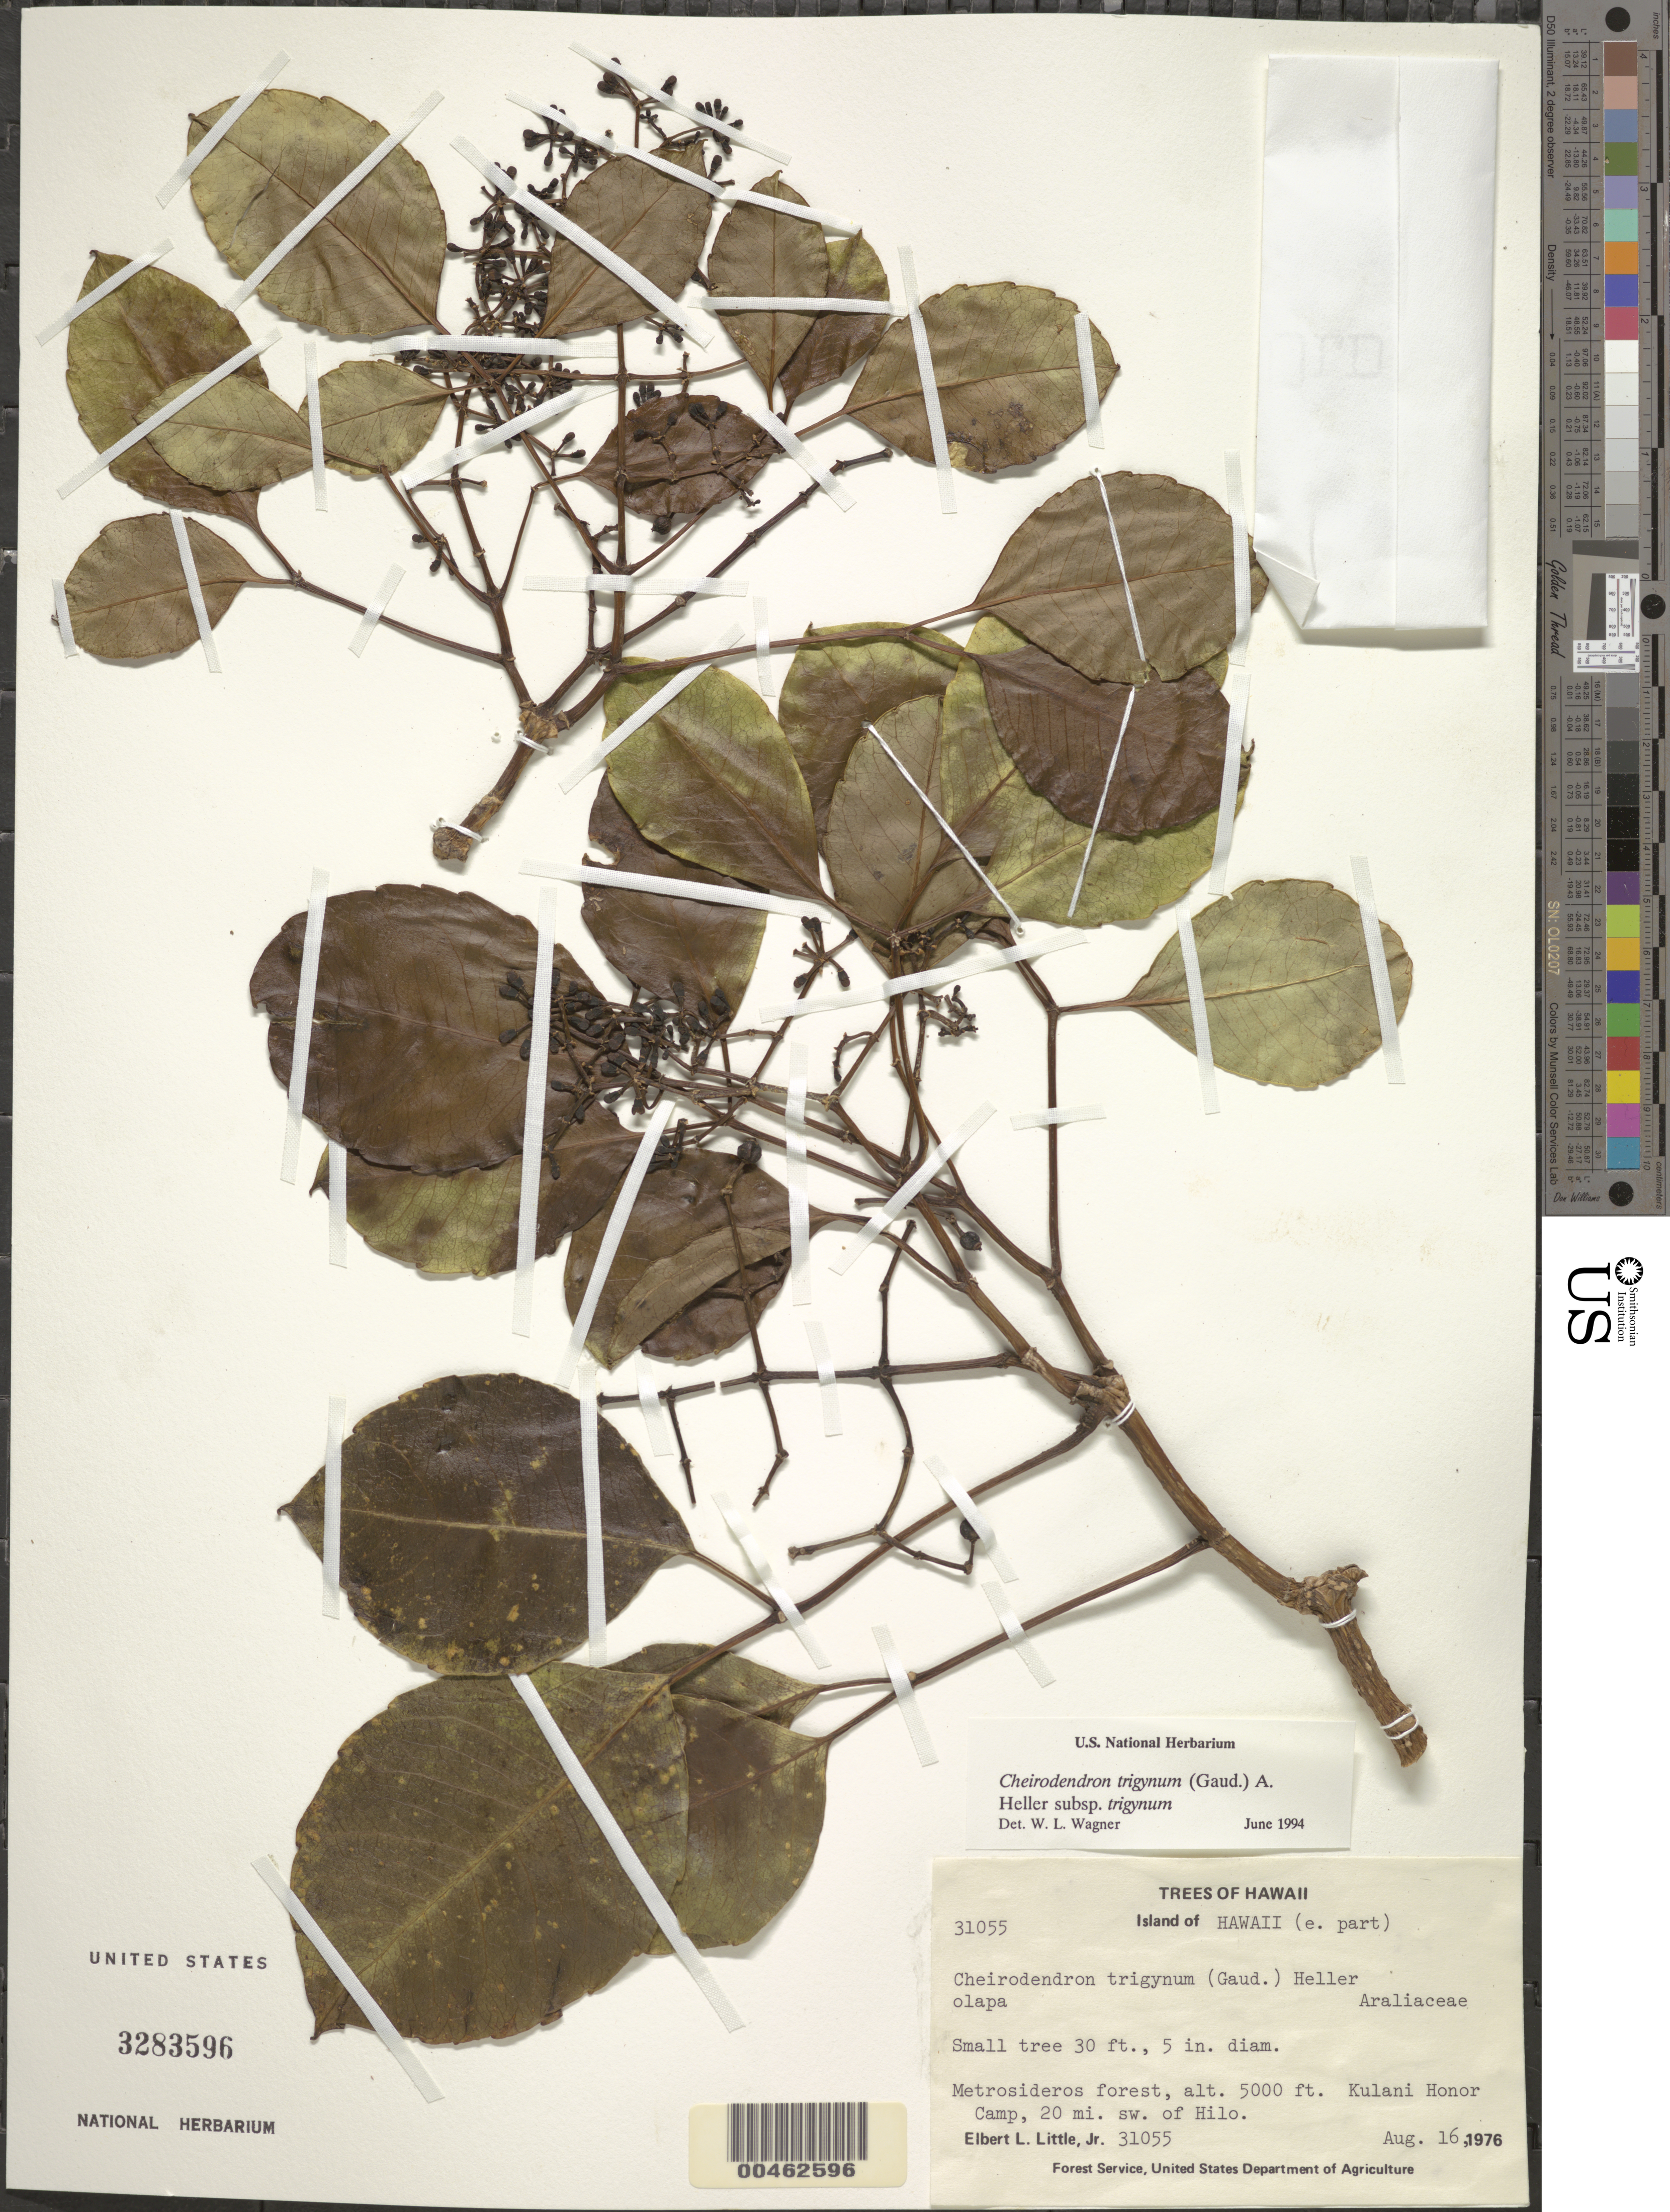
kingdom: Plantae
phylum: Tracheophyta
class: Magnoliopsida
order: Apiales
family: Araliaceae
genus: Cheirodendron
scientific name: Cheirodendron trigynum subsp. trigynum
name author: (Gaudich.) A. Heller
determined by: Wagner, W. L., (BOT), Smithsonian Institution - National Museum of Natural History (UNITED STATES)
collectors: E. L. Little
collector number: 31055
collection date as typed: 16 Aug 1976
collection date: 1976-08-16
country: United States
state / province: Hawaii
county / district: Hawaii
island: Hawaii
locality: E part of Hawaii, Kulani Honor Camp, 20 mi SW of Hilo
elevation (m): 1524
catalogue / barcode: US 3283596